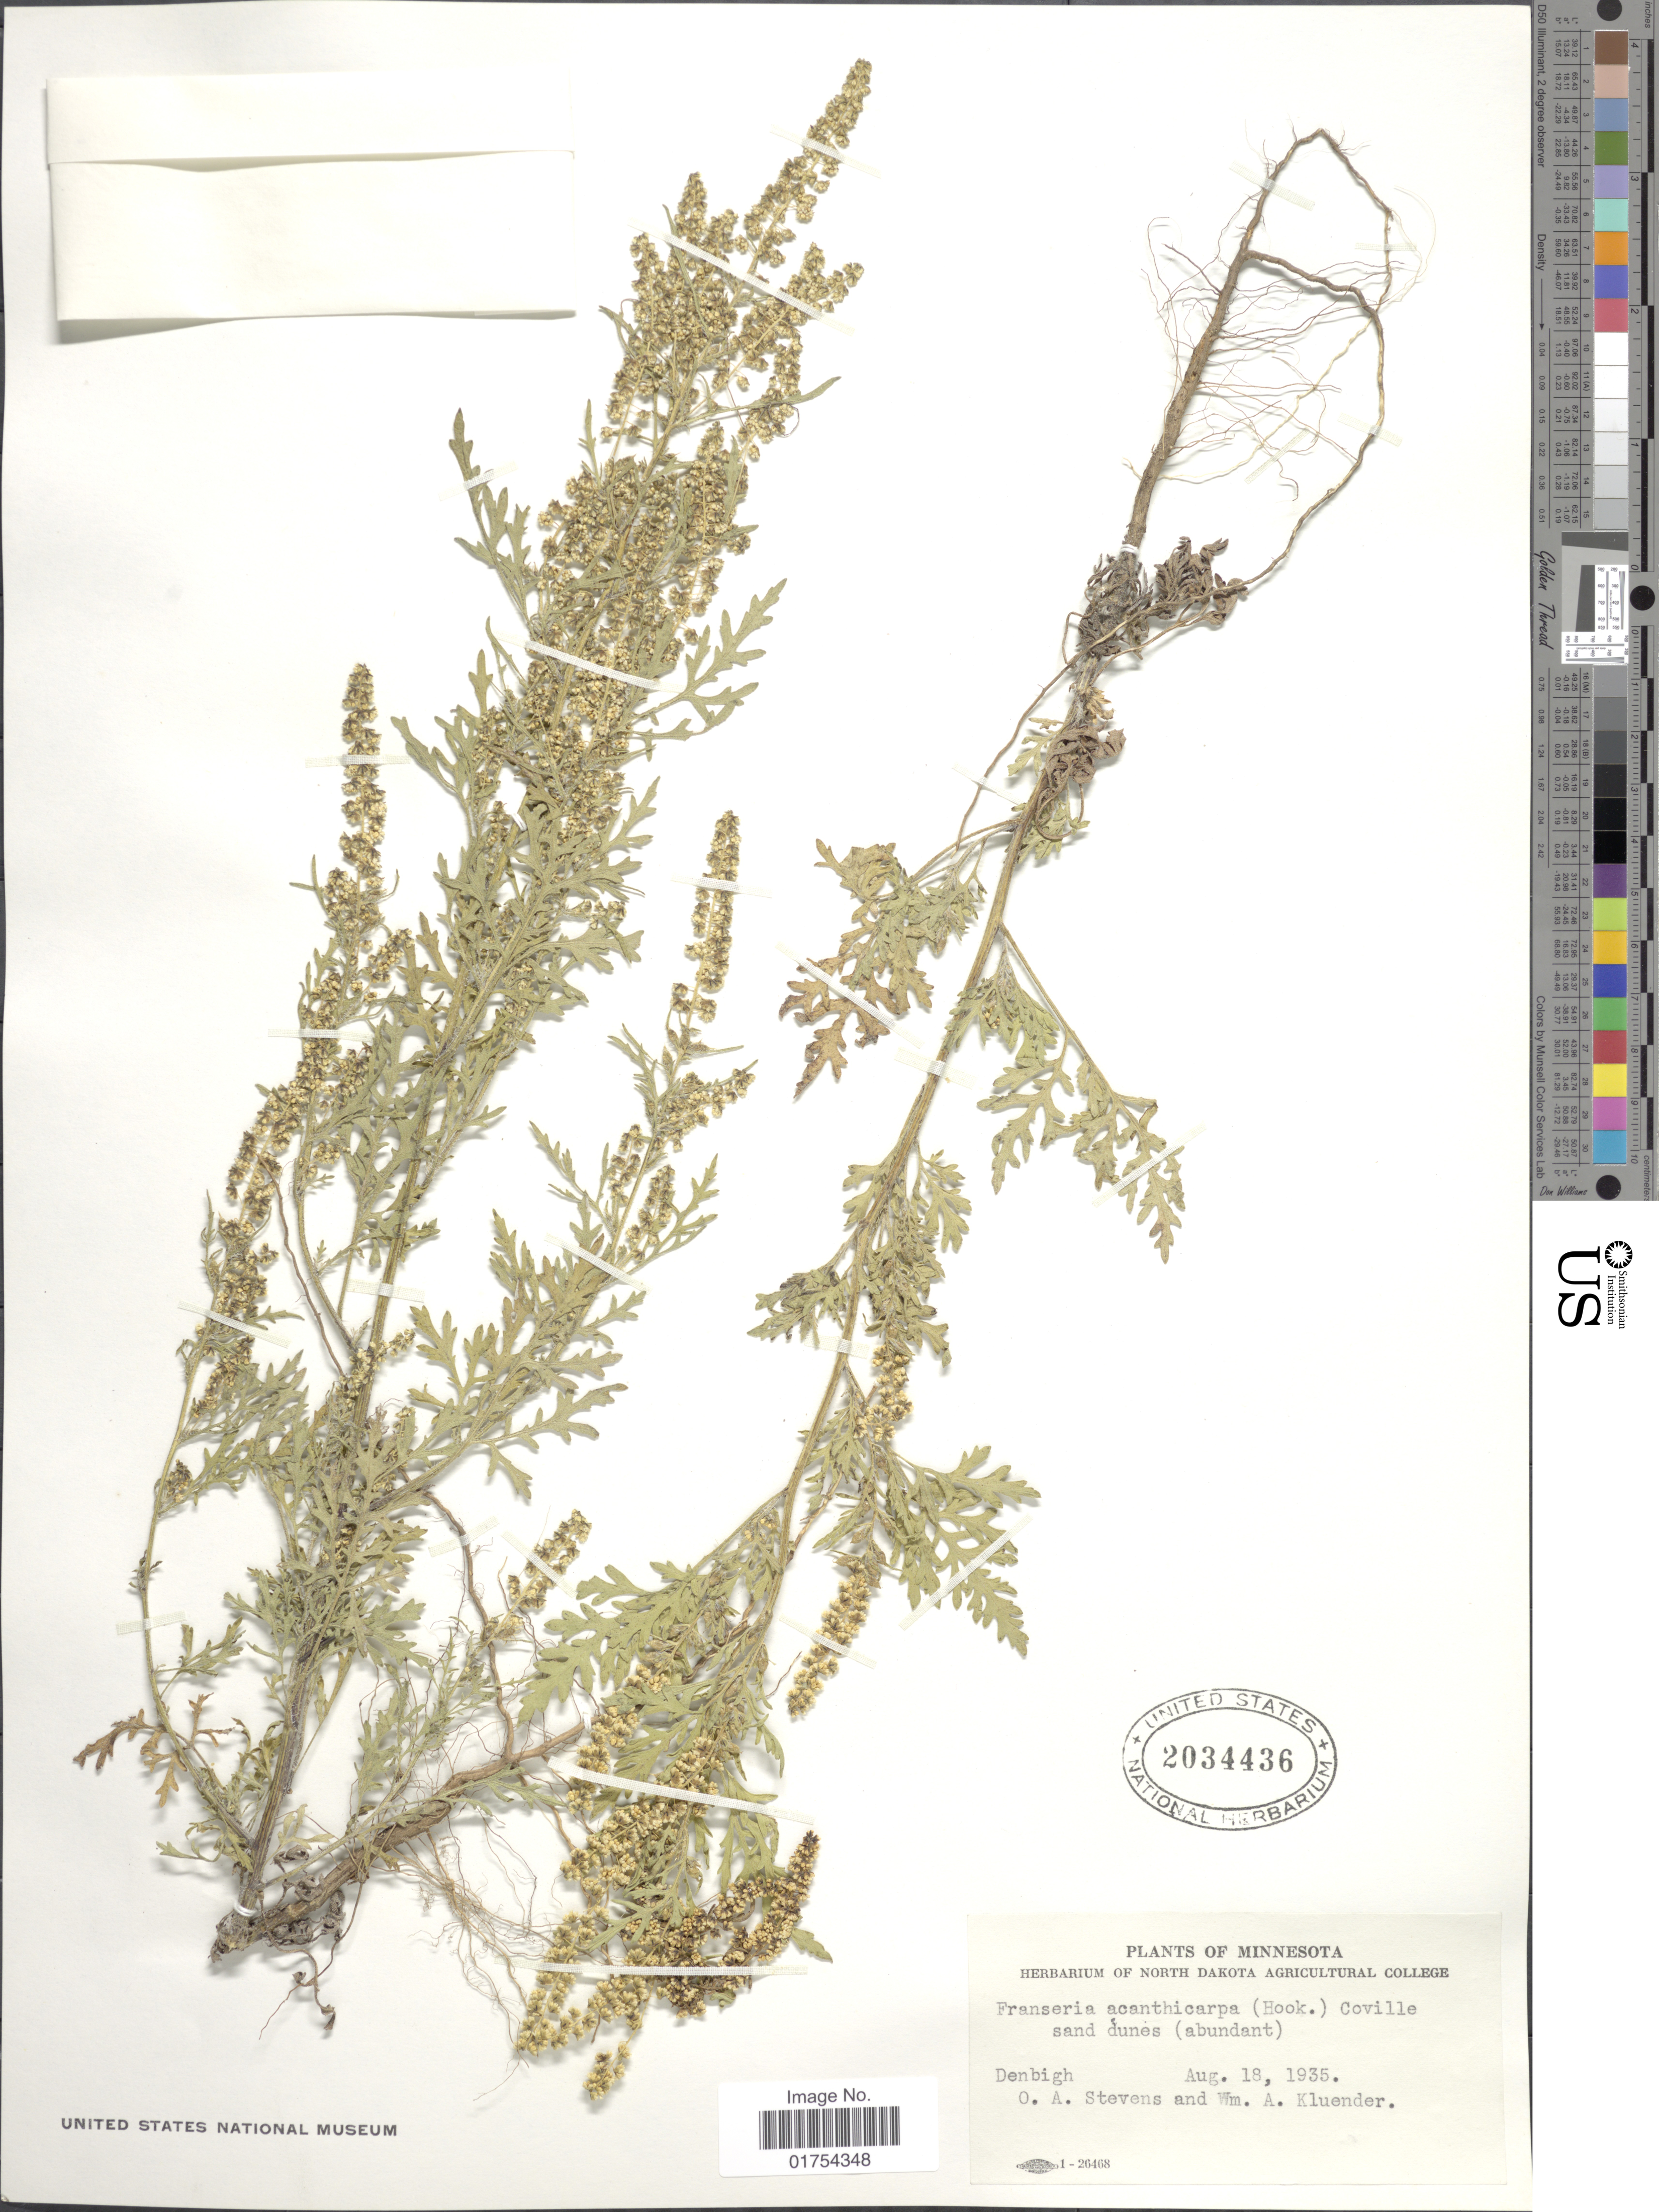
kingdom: Plantae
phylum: Tracheophyta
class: Magnoliopsida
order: Asterales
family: Asteraceae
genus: Franseria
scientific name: Franseria acanthicarpa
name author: Coville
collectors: O. A. Stevens & W. Kluender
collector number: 1-26468?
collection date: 1935-08-18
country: United States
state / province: Minnesota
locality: Denbigh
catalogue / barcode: US 2034436